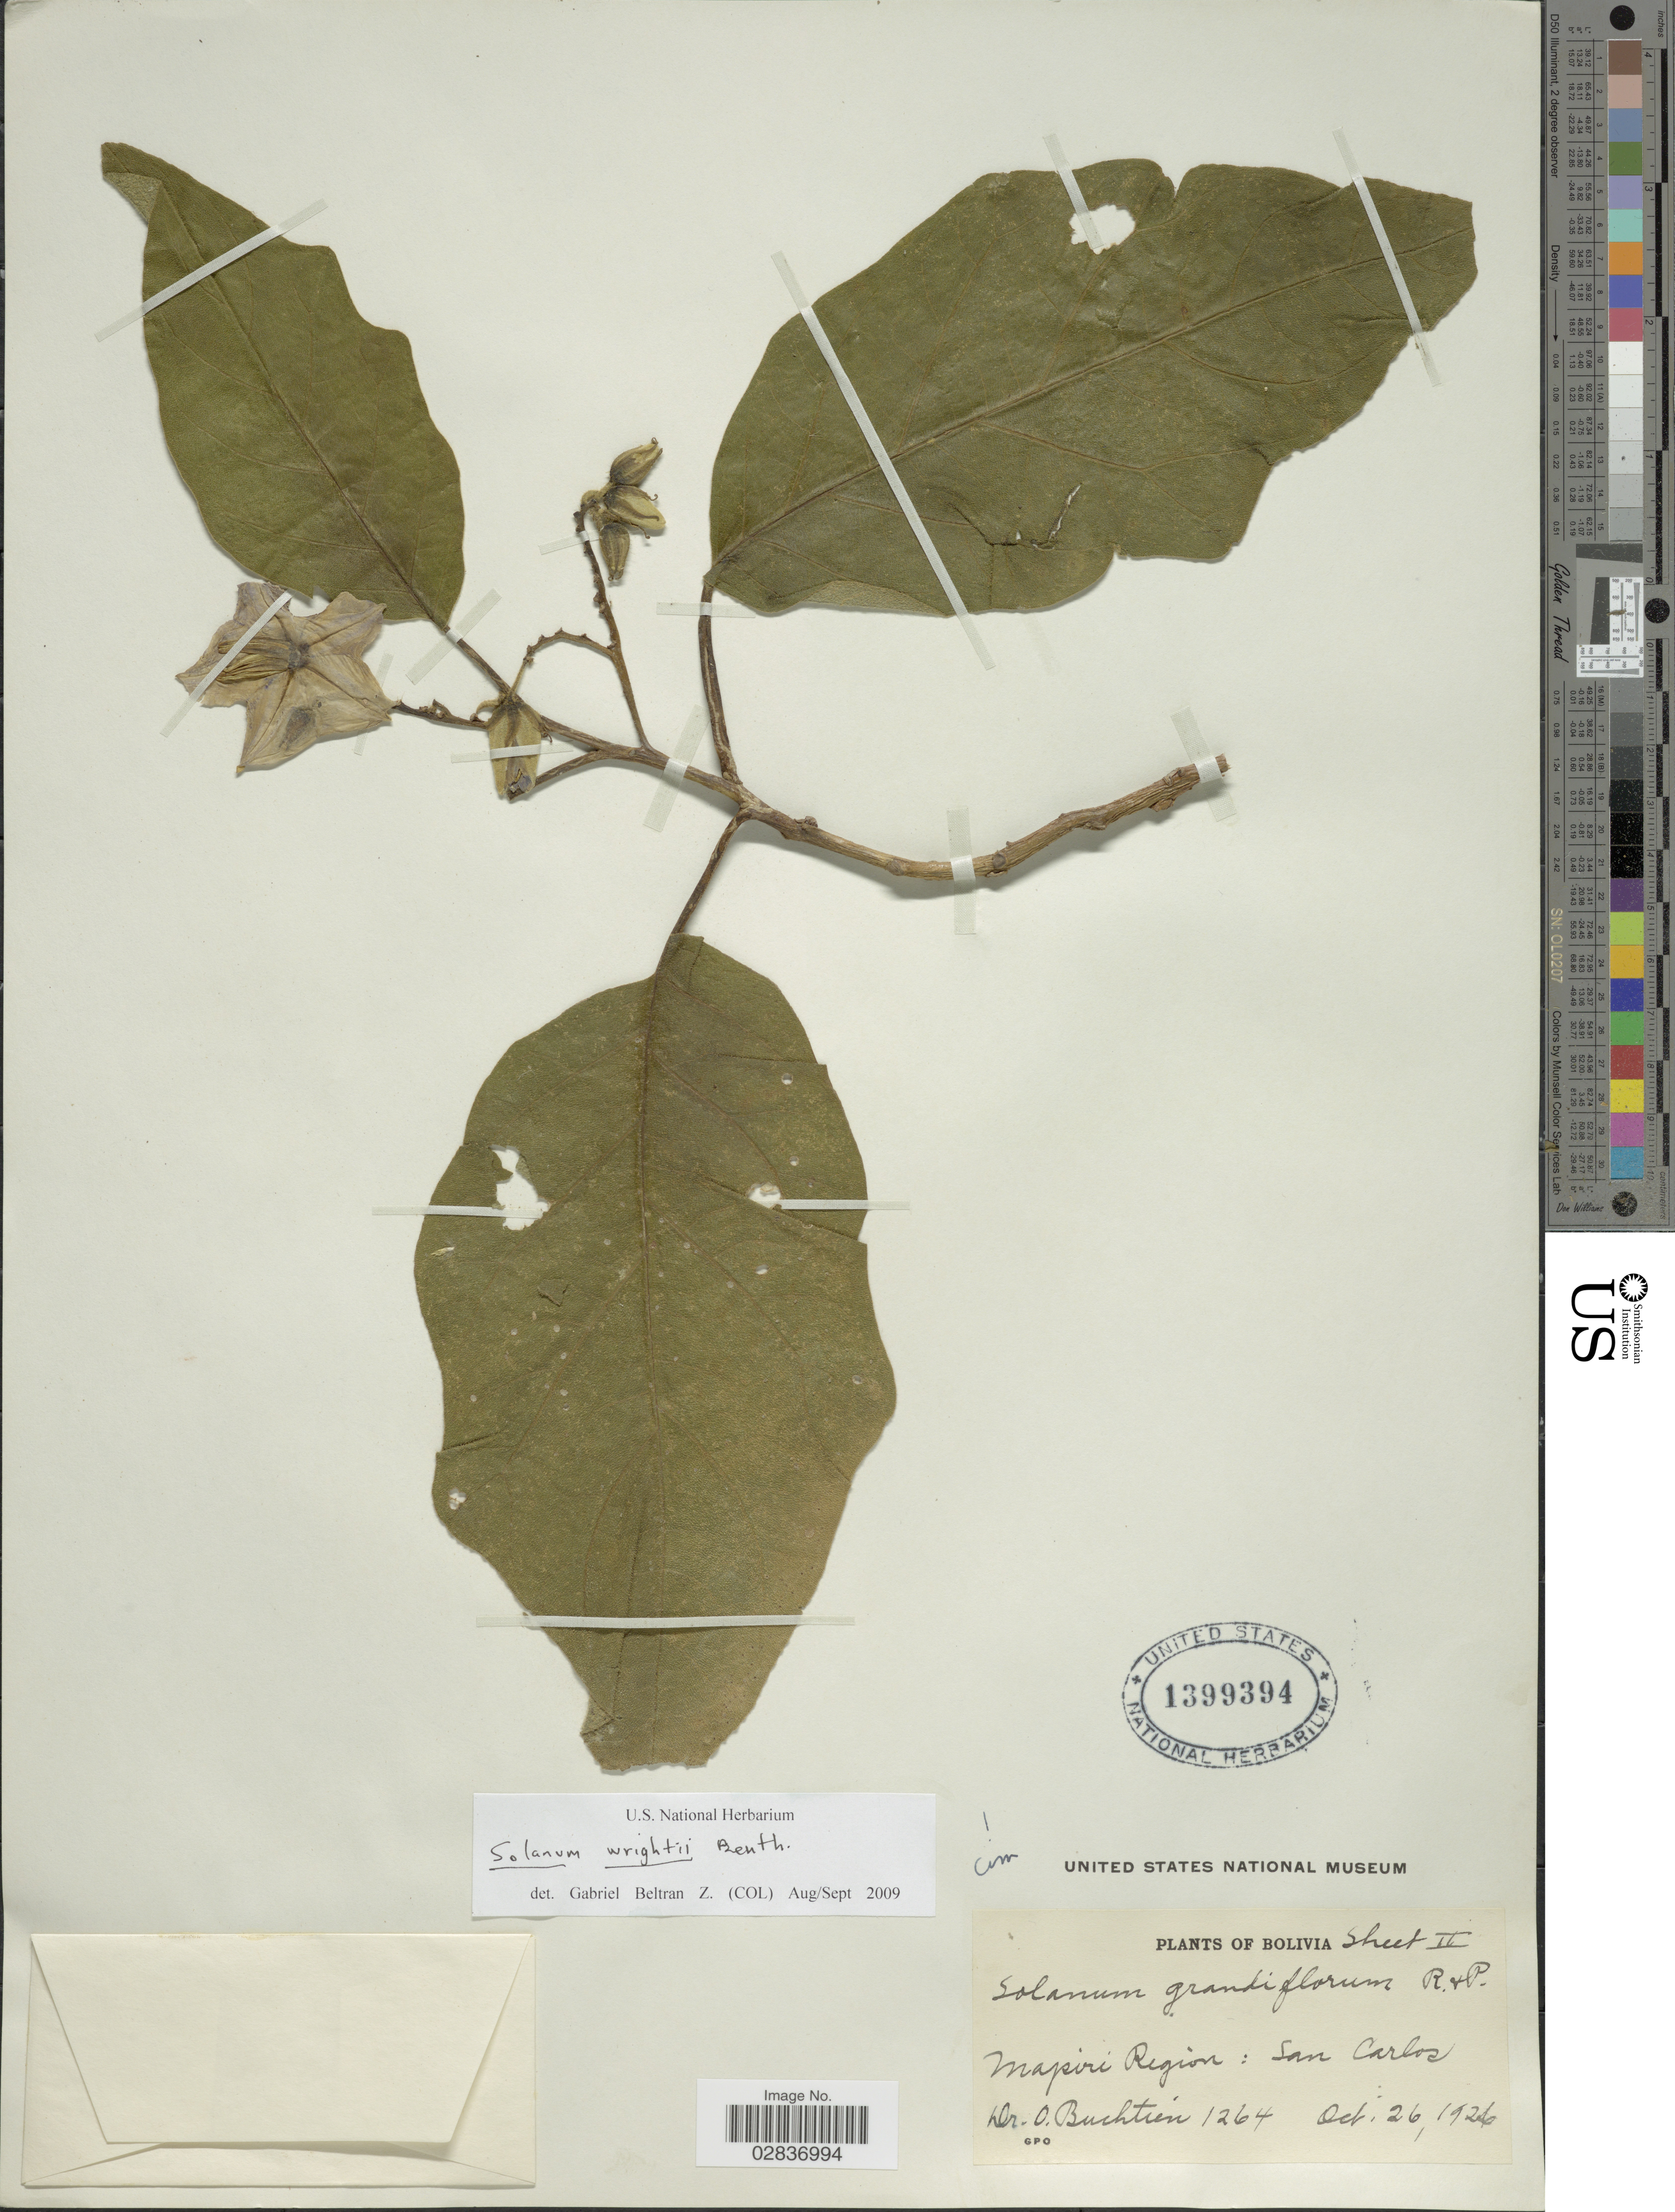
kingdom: Plantae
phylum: Tracheophyta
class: Magnoliopsida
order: Solanales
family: Solanaceae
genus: Solanum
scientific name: Solanum wrightii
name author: Benth.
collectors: O. Buchtien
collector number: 1264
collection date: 1926-10-26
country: Bolivia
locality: Mapiri Región: San Carlos.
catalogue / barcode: US 1399394